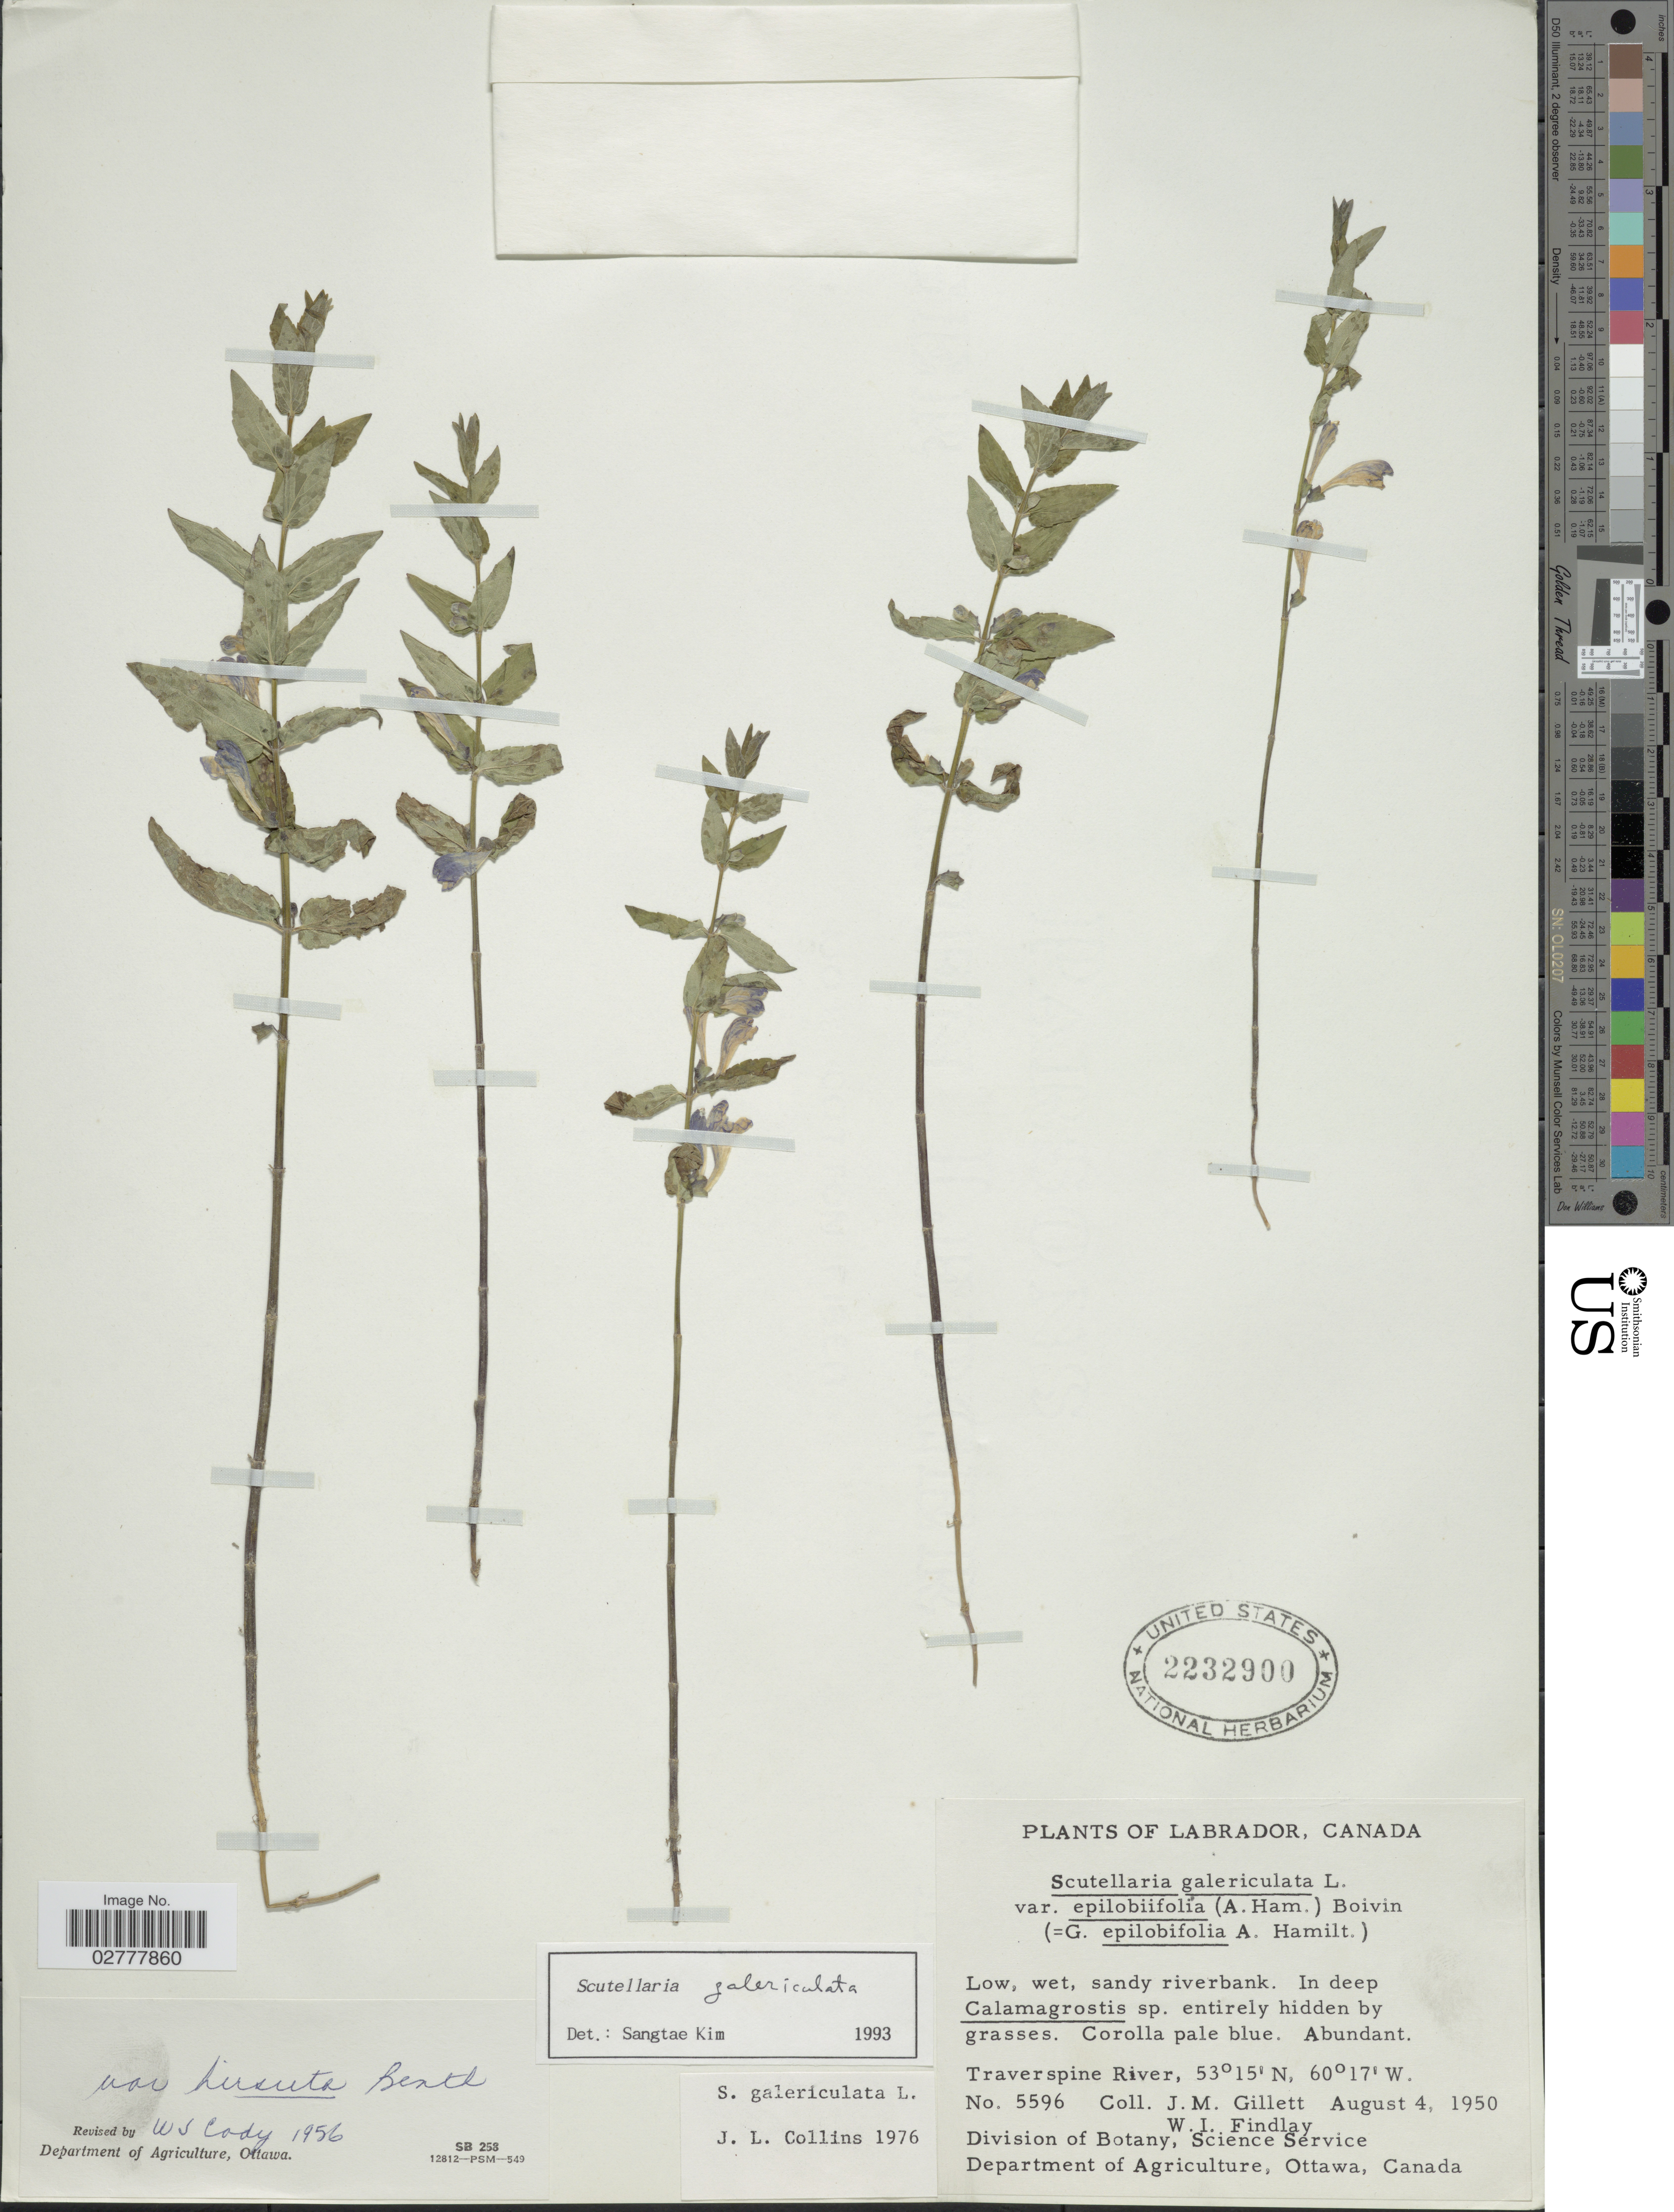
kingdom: Plantae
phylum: Tracheophyta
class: Magnoliopsida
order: Lamiales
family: Lamiaceae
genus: Scutellaria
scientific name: Scutellaria galericulata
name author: L.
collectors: J. M. Gillett & W. Findlay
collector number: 5596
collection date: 1950-08-04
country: Canada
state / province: Newfoundland and Labrador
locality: Labrador. Traverspine River.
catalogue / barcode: US 2232900